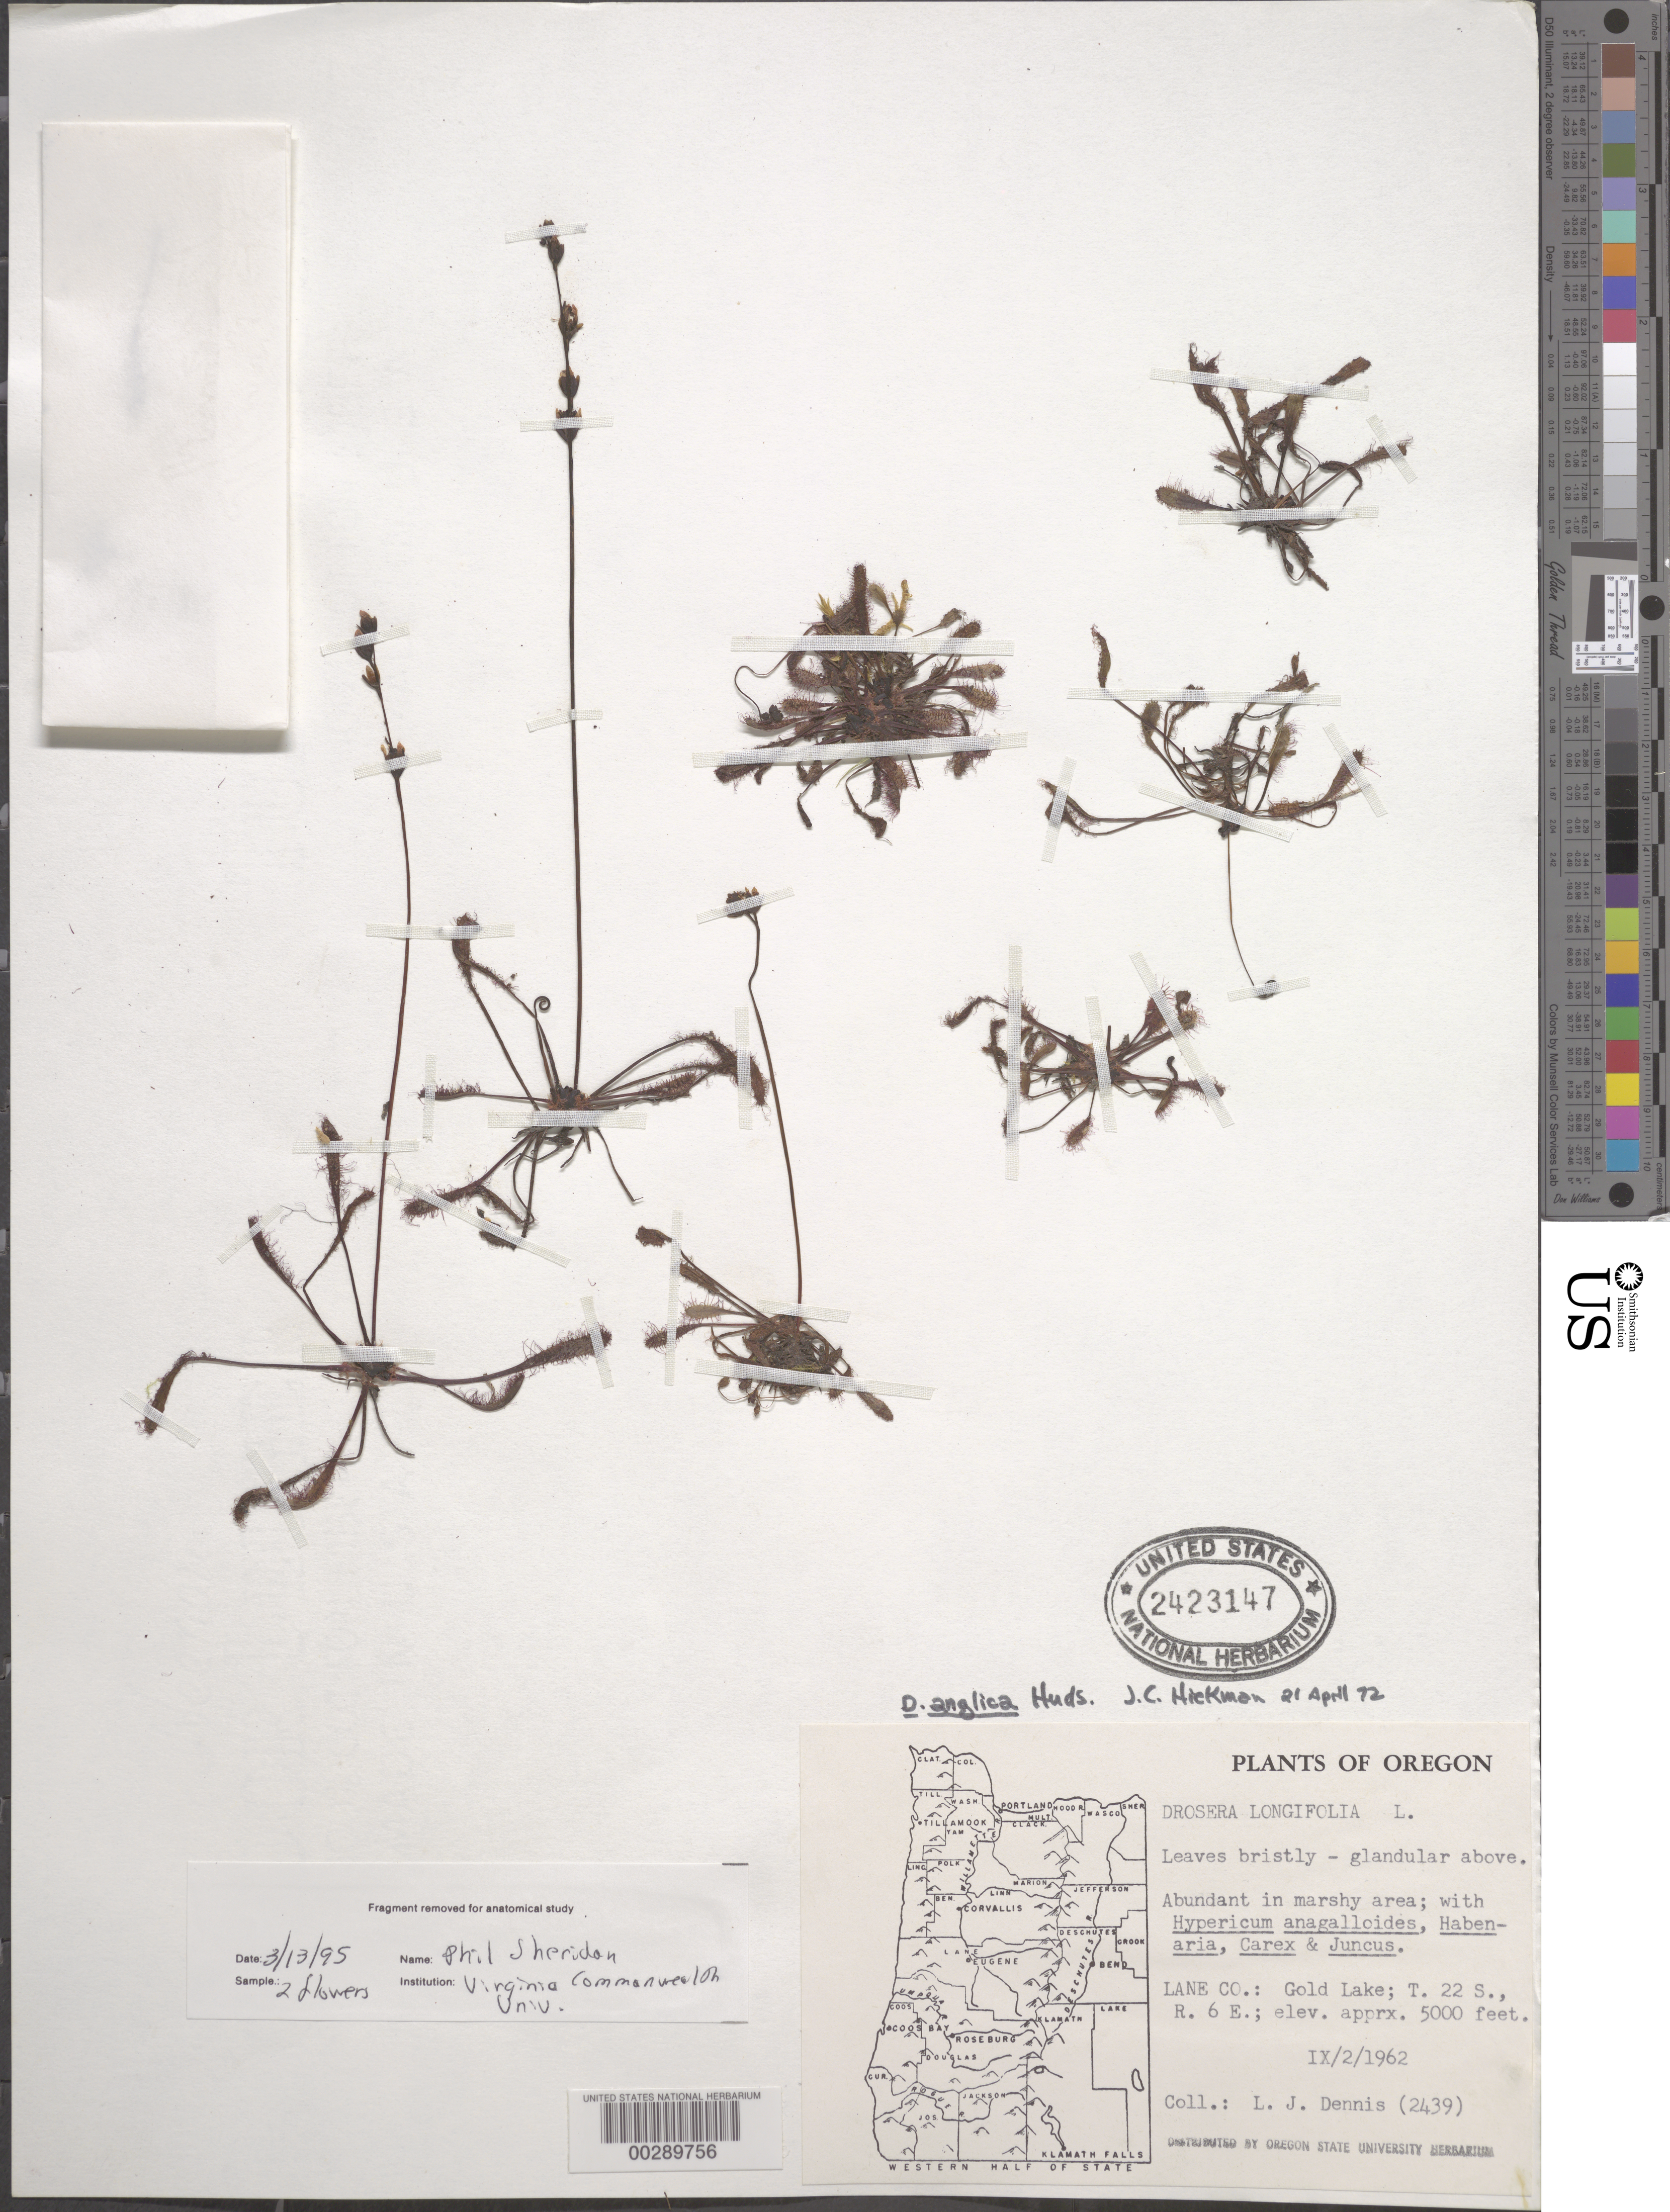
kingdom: Plantae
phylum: Tracheophyta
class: Magnoliopsida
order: Caryophyllales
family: Droseraceae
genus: Drosera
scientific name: Drosera anglica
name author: Huds.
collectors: L. Dennis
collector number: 2439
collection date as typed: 02 Sep 1962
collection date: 1962-09-02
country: United States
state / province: Oregon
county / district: Lane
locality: Gold lake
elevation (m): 1524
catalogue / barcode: US 2423147